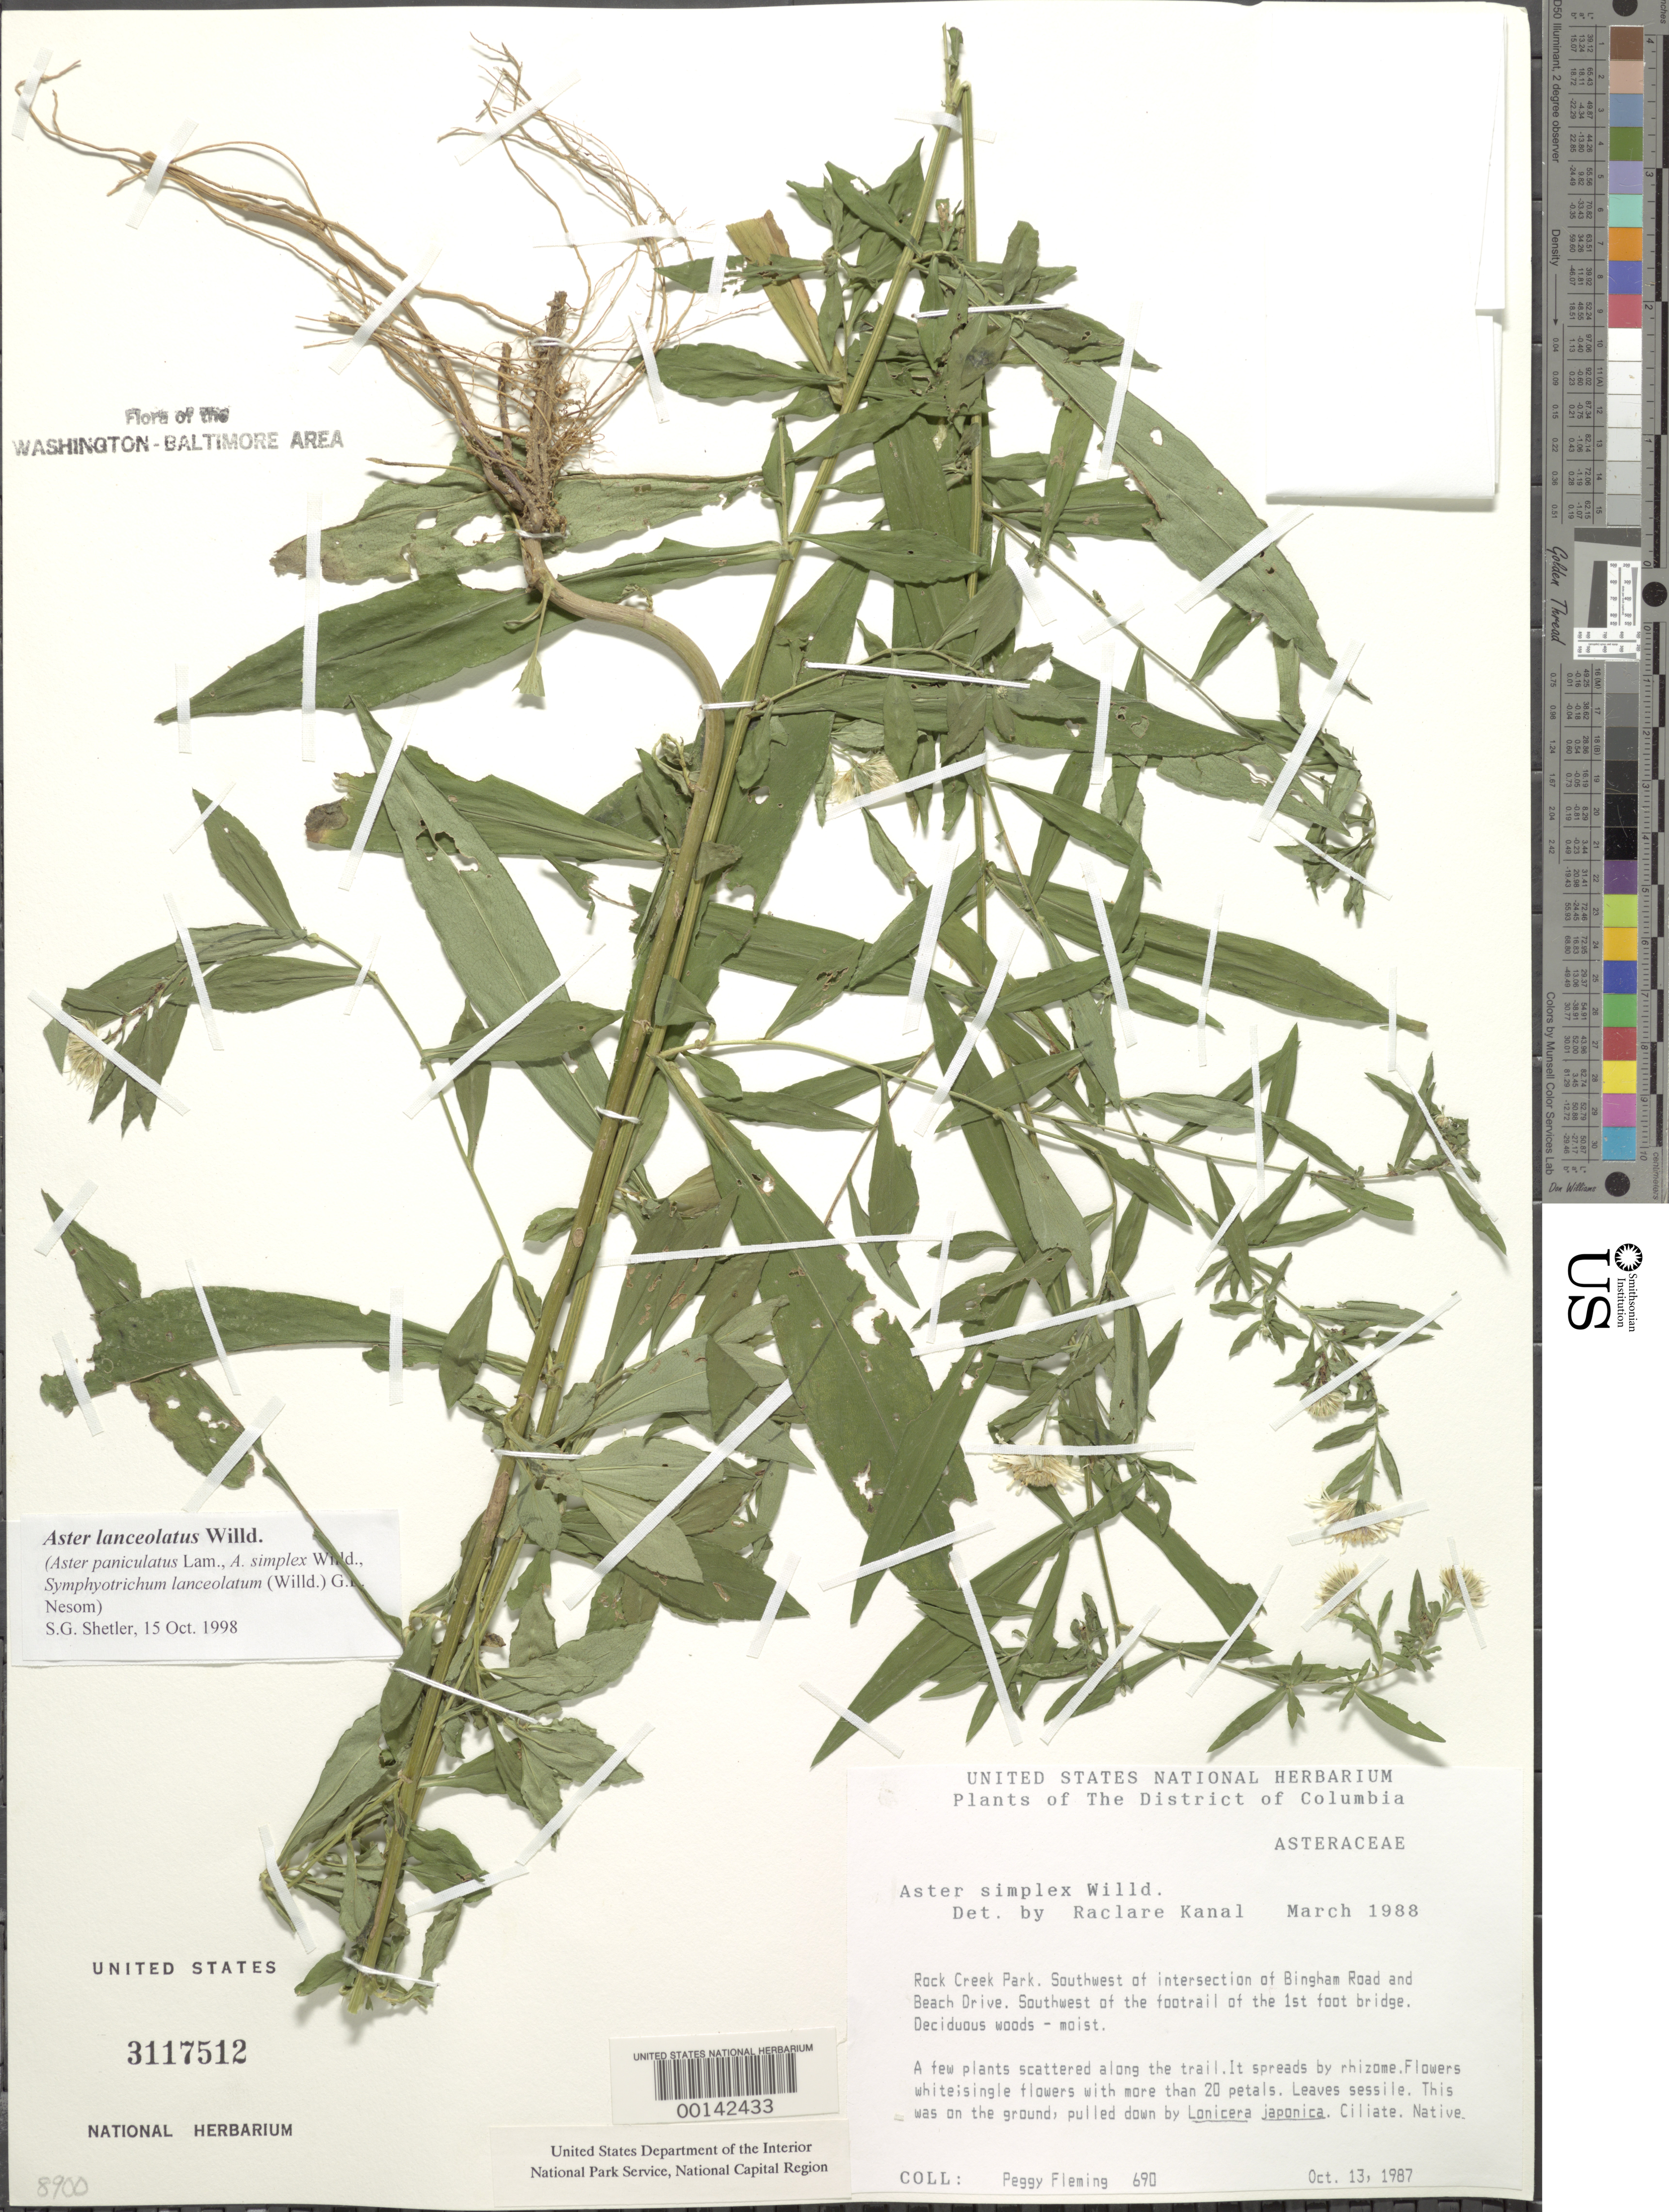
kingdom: Plantae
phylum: Tracheophyta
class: Magnoliopsida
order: Asterales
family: Asteraceae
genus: Symphyotrichum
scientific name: Symphyotrichum lanceolatum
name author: (Willd.) G.L. Nesom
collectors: P. Fleming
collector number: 690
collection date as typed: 13 Oct 1987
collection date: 1987-10-13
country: United States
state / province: District of Columbia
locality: Rock Creek Park. Southwest of intersection of Bingham Road and B Each Drive. Southwest of the footrail of the 1st Foot Bridge. Rock Creek Park & vicinity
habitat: Deciduous woods - moist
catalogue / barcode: US 3117512